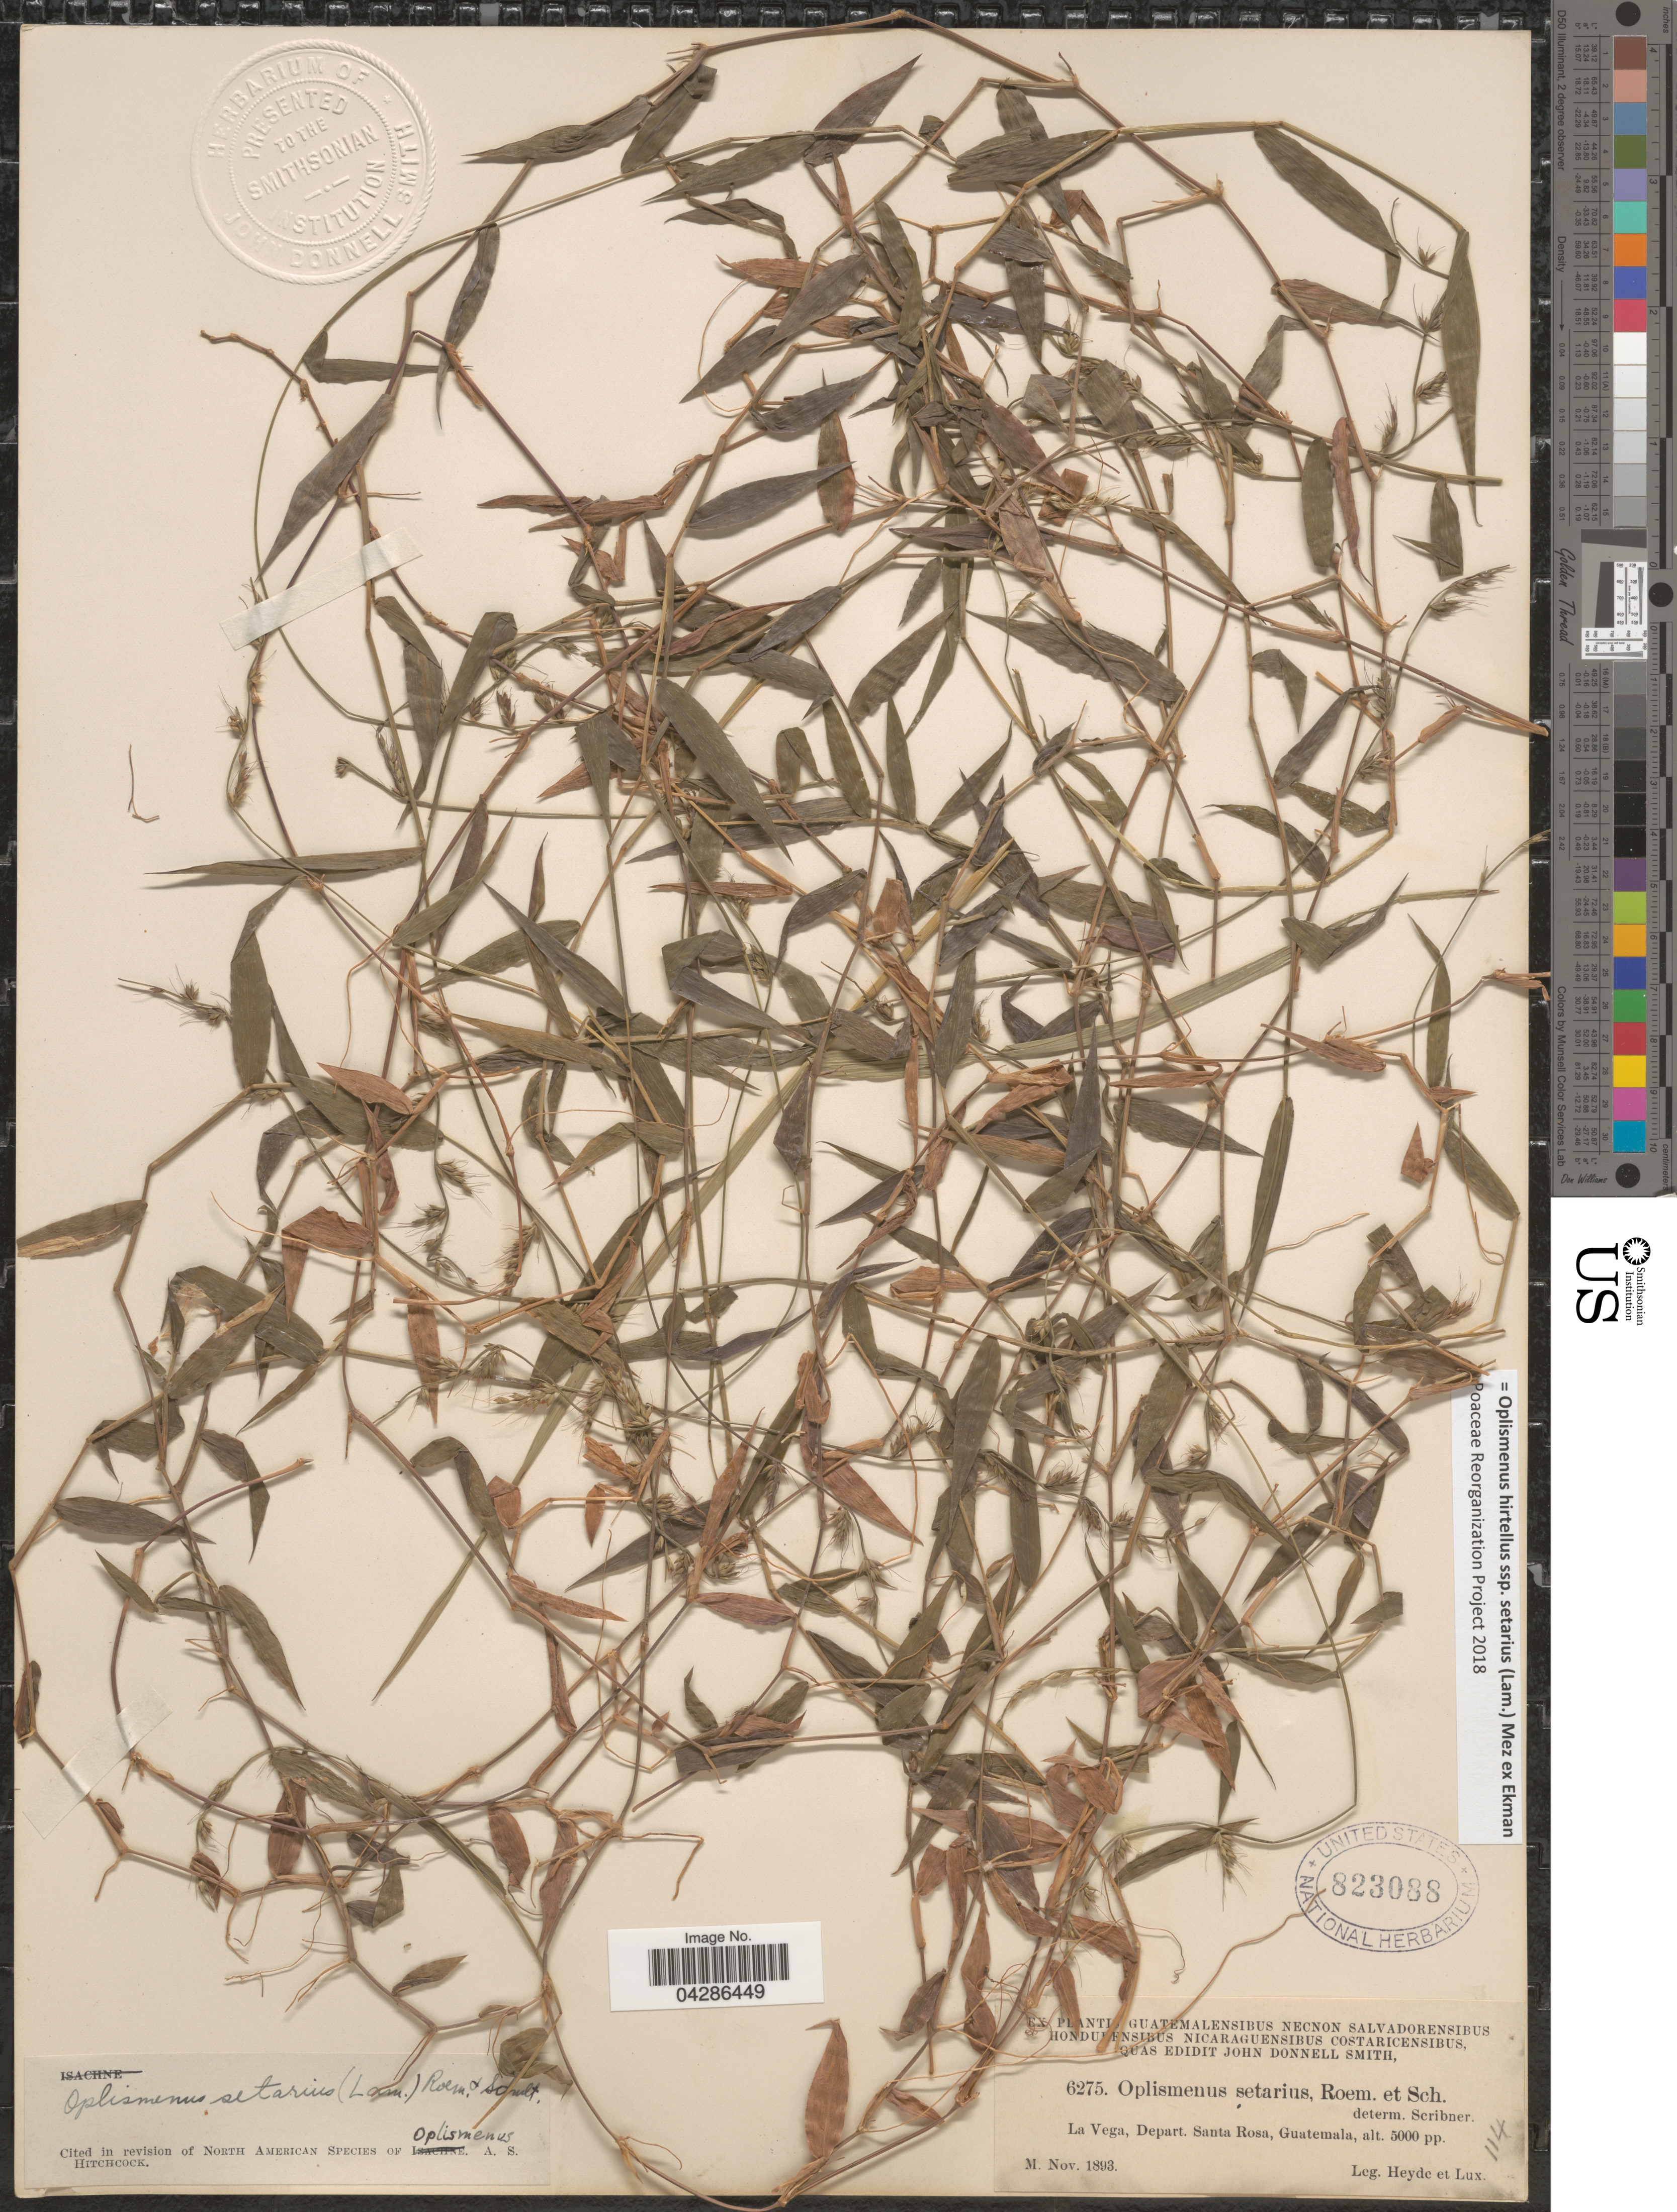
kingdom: Plantae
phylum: Tracheophyta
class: Liliopsida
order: Poales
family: Poaceae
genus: Oplismenus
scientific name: Oplismenus hirtellus subsp. setarius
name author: (Lam.) Mez ex Ekman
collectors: Heyde & Lux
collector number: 6275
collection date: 1893-11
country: Guatemala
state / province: Santa Rosa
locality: La Vega, Depart. Santa Rosa.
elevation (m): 1524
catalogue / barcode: US 823088